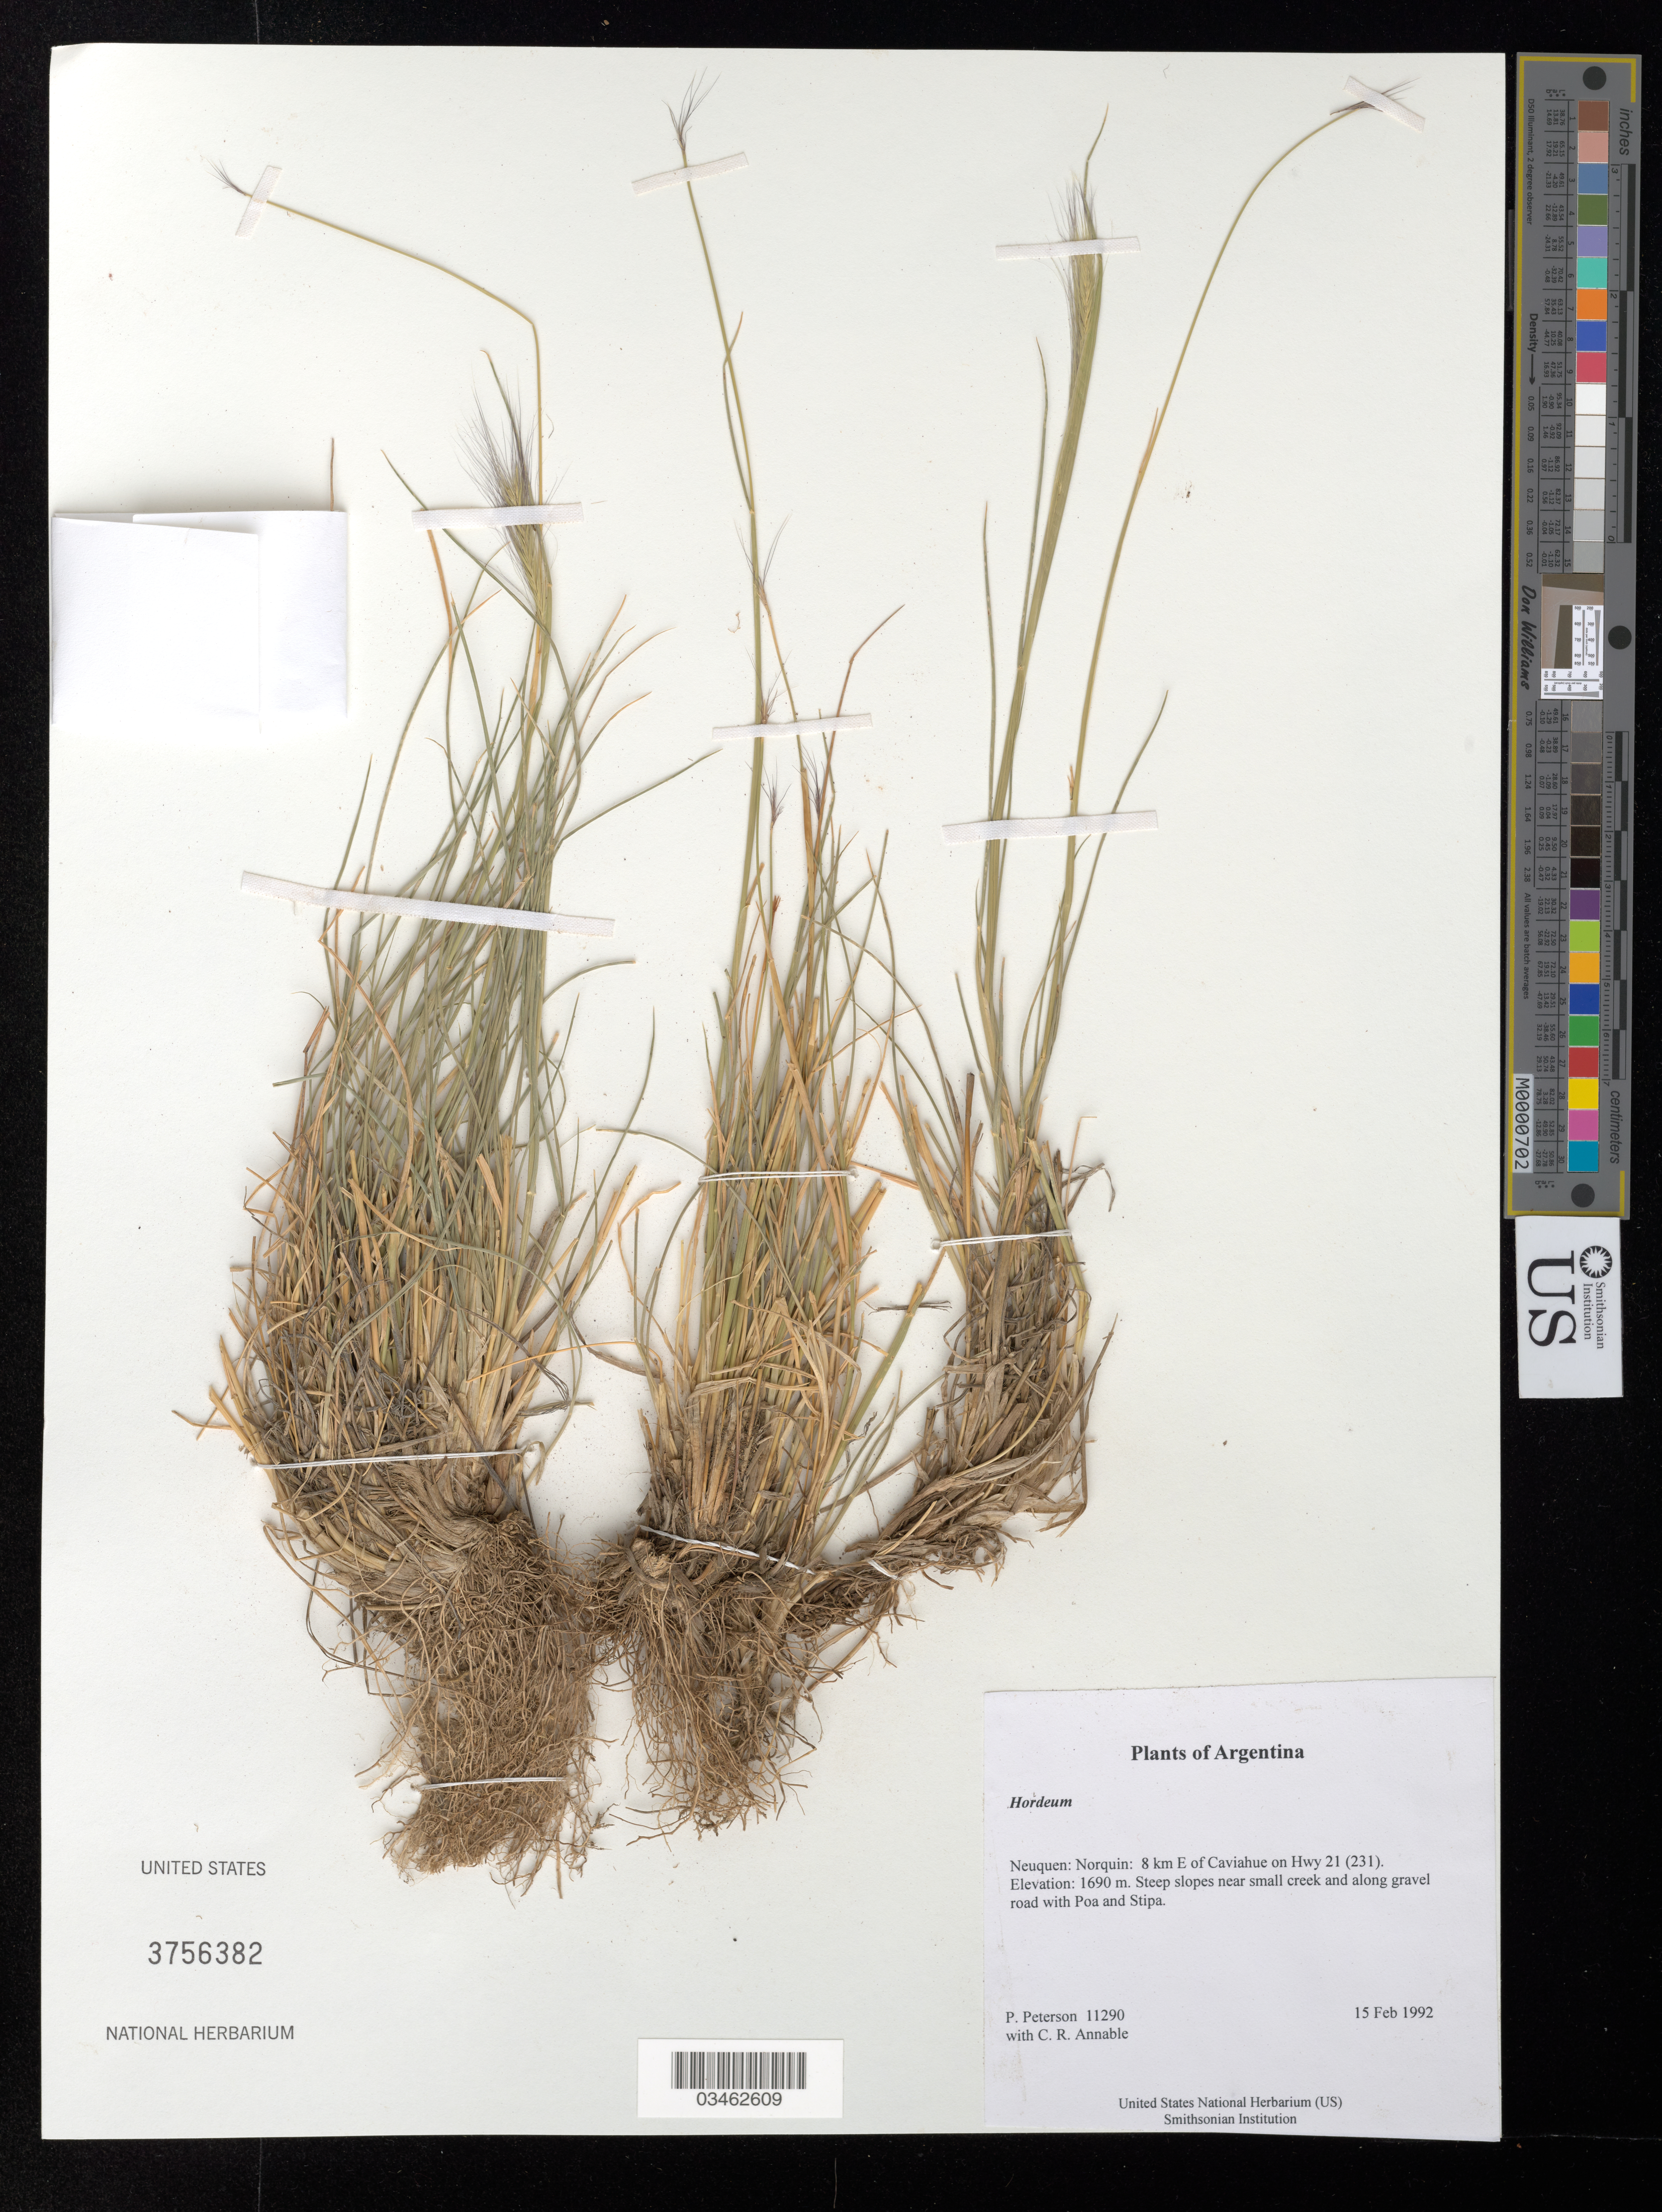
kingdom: Plantae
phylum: Tracheophyta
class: Liliopsida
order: Poales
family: Poaceae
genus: Hordeum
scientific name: Hordeum sp.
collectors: P. M. Peterson & C. R. Annable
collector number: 11290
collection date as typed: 15 Feb 1992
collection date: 1992-02-15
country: Argentina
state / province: Neuquen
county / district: Norquin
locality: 8 km E of Caviahue on Hwy 21 (231).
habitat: Steep slopes near small creek and along gravel road with Poa and Stipa.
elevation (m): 1690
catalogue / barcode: US 3756382